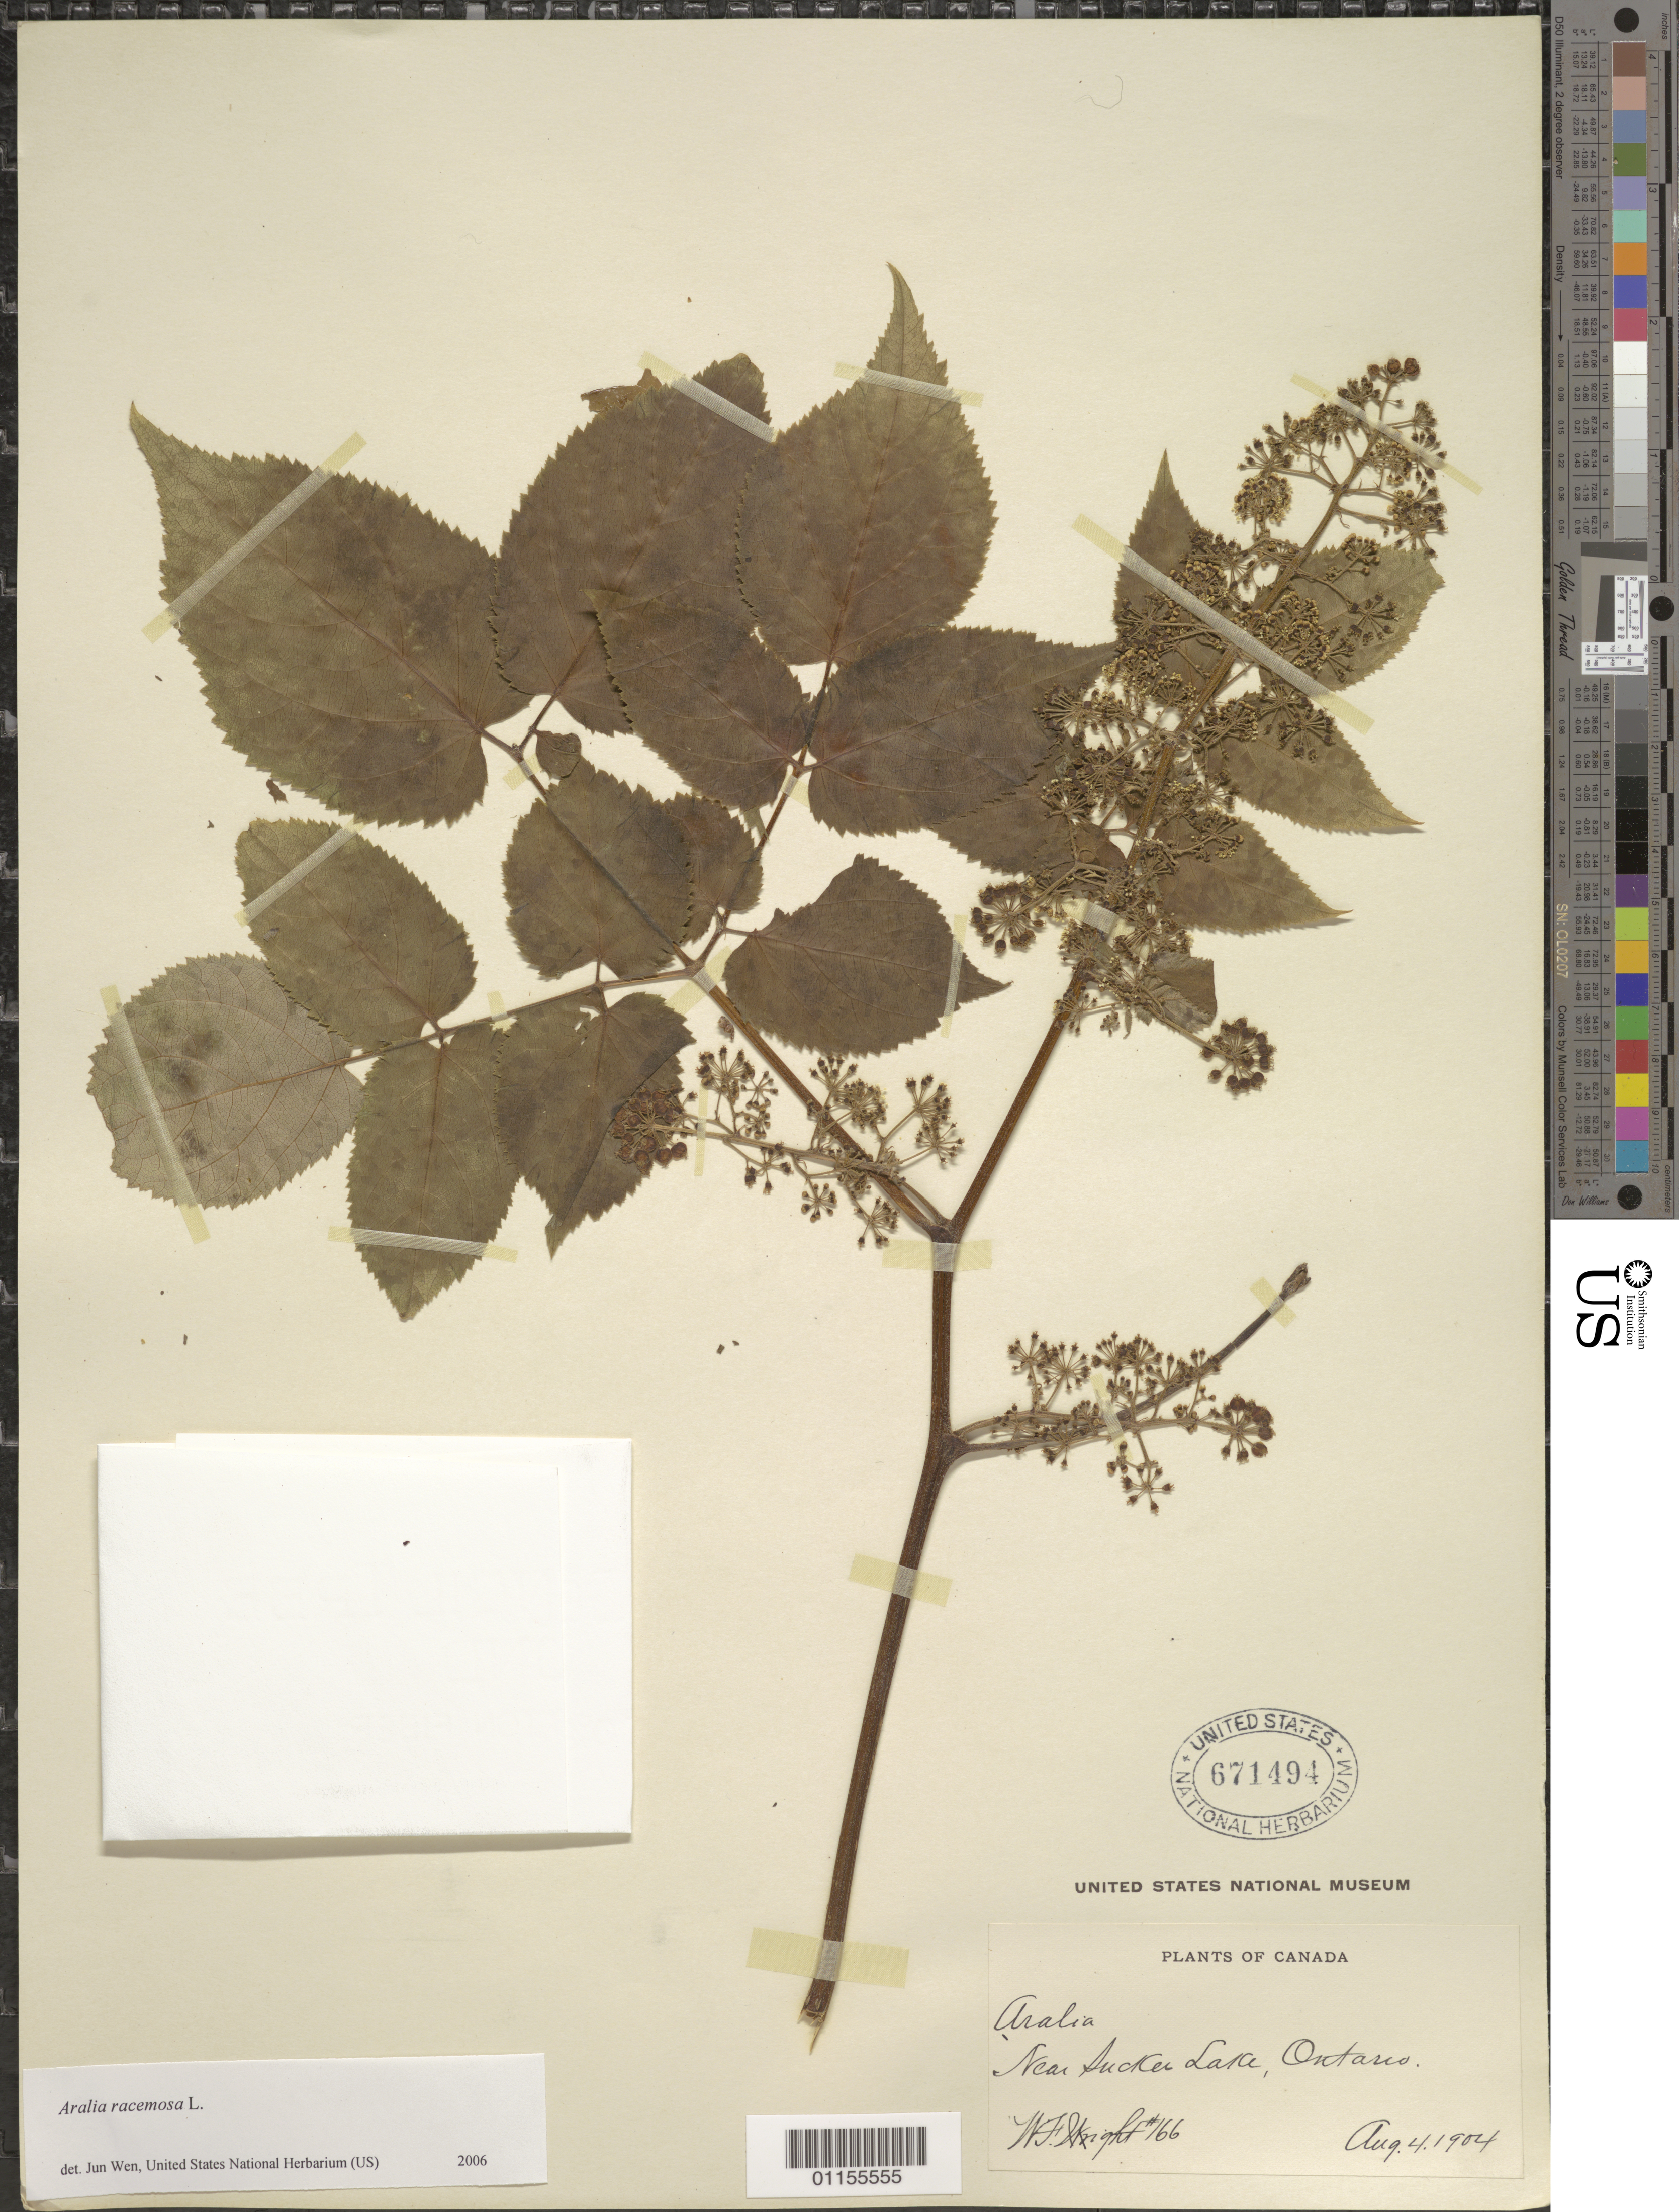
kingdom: Plantae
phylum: Tracheophyta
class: Magnoliopsida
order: Apiales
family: Araliaceae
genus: Aralia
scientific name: Aralia racemosa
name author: L.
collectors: W. F. Wright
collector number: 166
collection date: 1904-08-04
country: Canada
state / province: Ontario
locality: Near Sucker Lake.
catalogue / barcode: US 671494